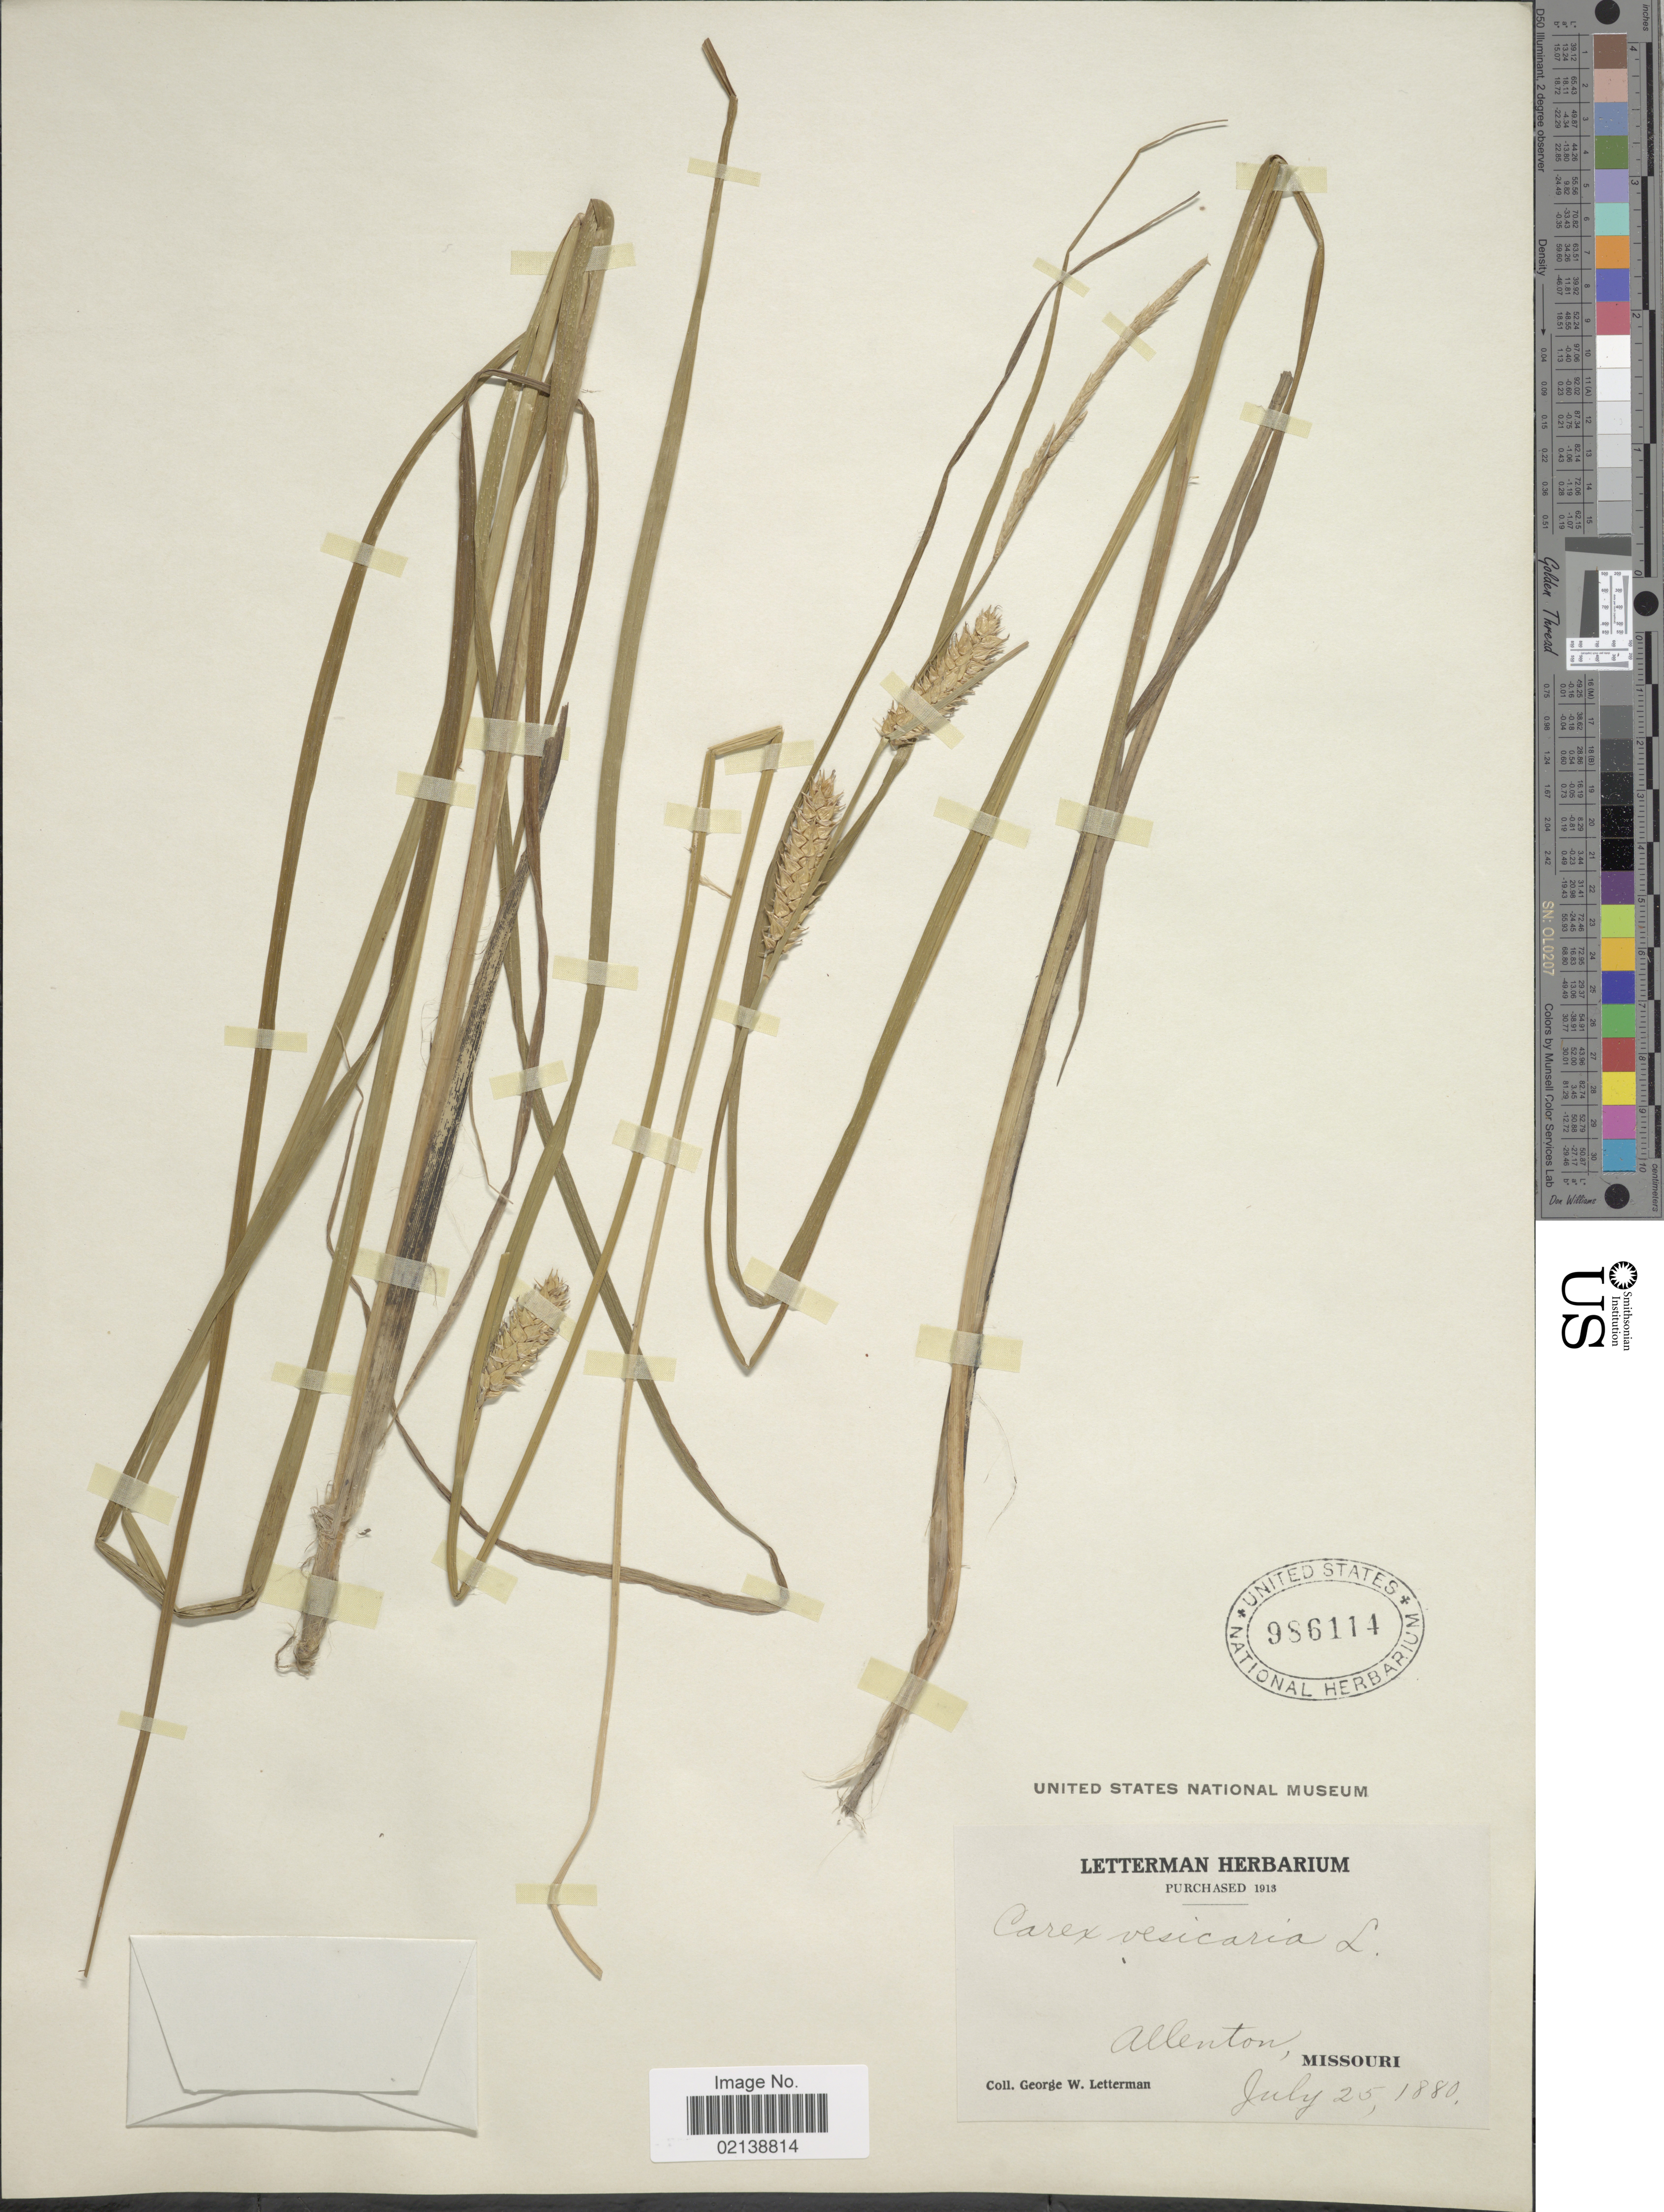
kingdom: Plantae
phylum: Tracheophyta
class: Liliopsida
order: Poales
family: Cyperaceae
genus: Carex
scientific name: Carex vesicaria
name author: L.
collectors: G. W. Letterman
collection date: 1880-07-25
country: United States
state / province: Missouri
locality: Allenton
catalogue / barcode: US 986114